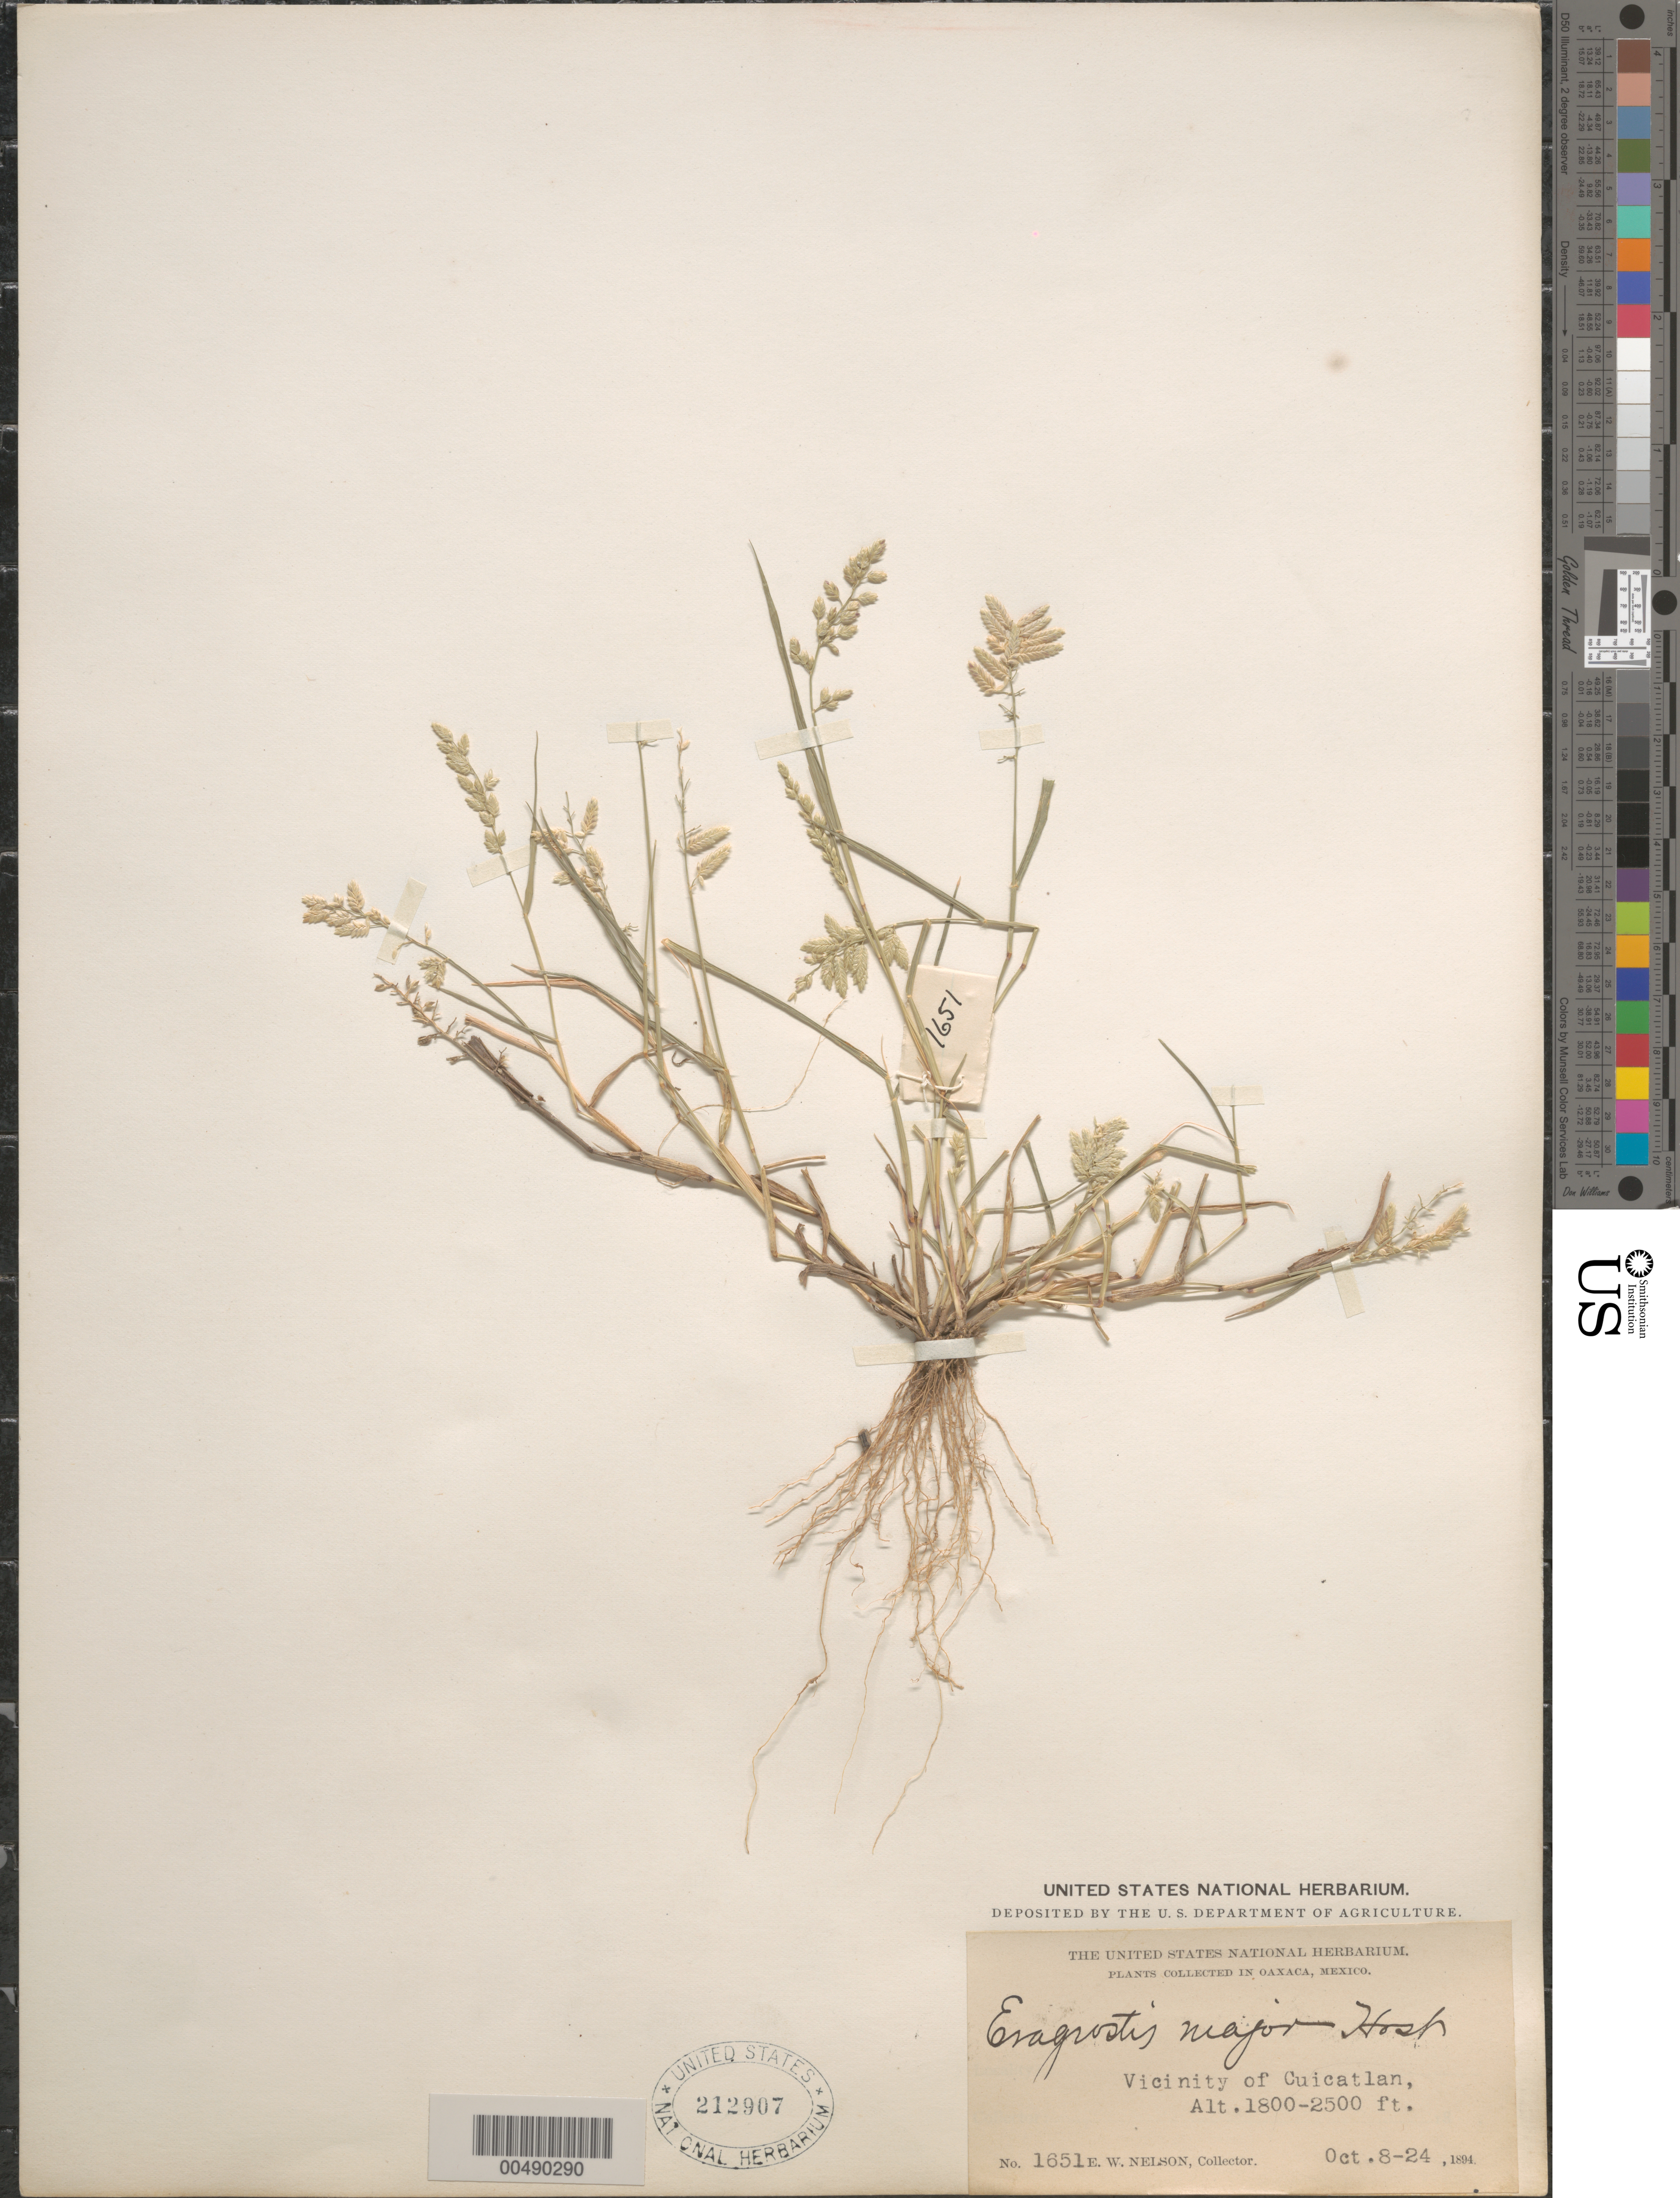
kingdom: Plantae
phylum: Tracheophyta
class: Liliopsida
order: Poales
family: Poaceae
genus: Eragrostis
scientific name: Eragrostis cilianensis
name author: (Bellardi) Vignolo ex Janch.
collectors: E. W. Nelson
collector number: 1651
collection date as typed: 8 Oct 1894 to 24 Oct 1894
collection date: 1894-10-08/1894-10-24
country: Mexico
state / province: Oaxaca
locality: Vicinity of Cuacatlan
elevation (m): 549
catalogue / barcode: US 212907